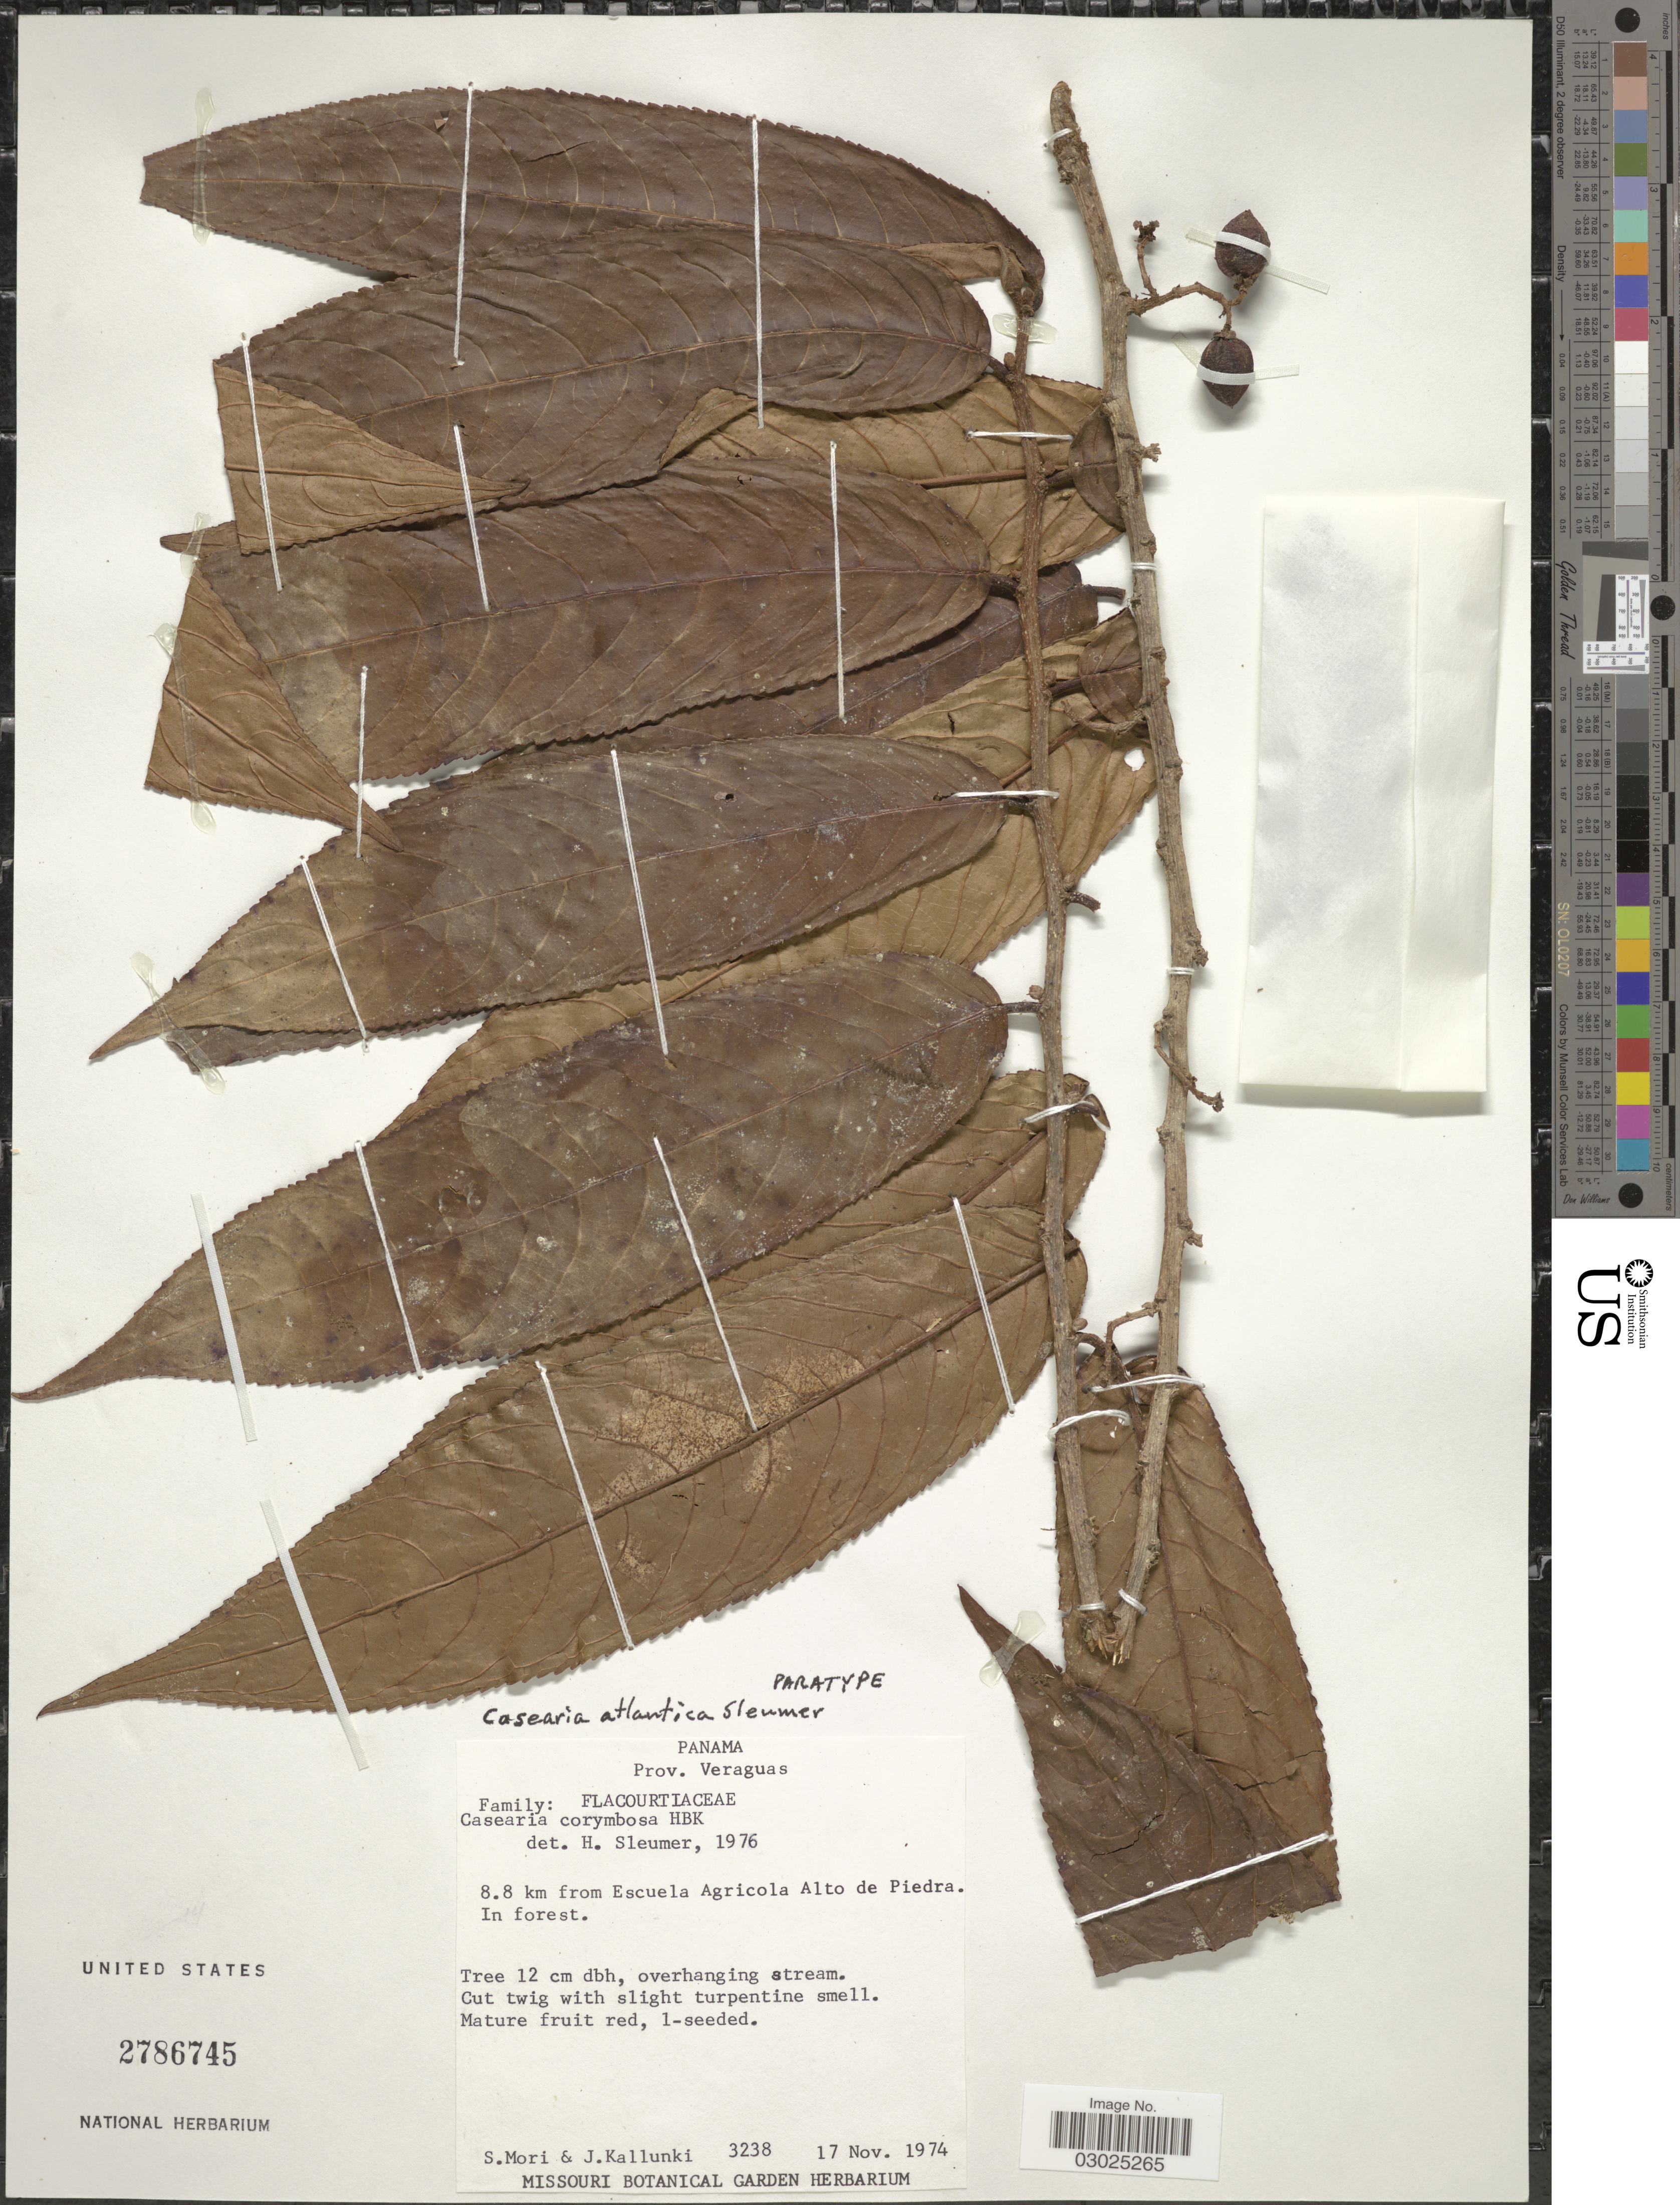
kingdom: Plantae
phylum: Tracheophyta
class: Magnoliopsida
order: Malpighiales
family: Salicaceae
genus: Casearia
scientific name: Casearia atlantica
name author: Sleumer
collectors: S. Mori & J. Kallunki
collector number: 3238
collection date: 1974-11-17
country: Panama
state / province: Veraguas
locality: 8.8 km from Escuela Agricola Alto de Piedra.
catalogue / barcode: US 2786745